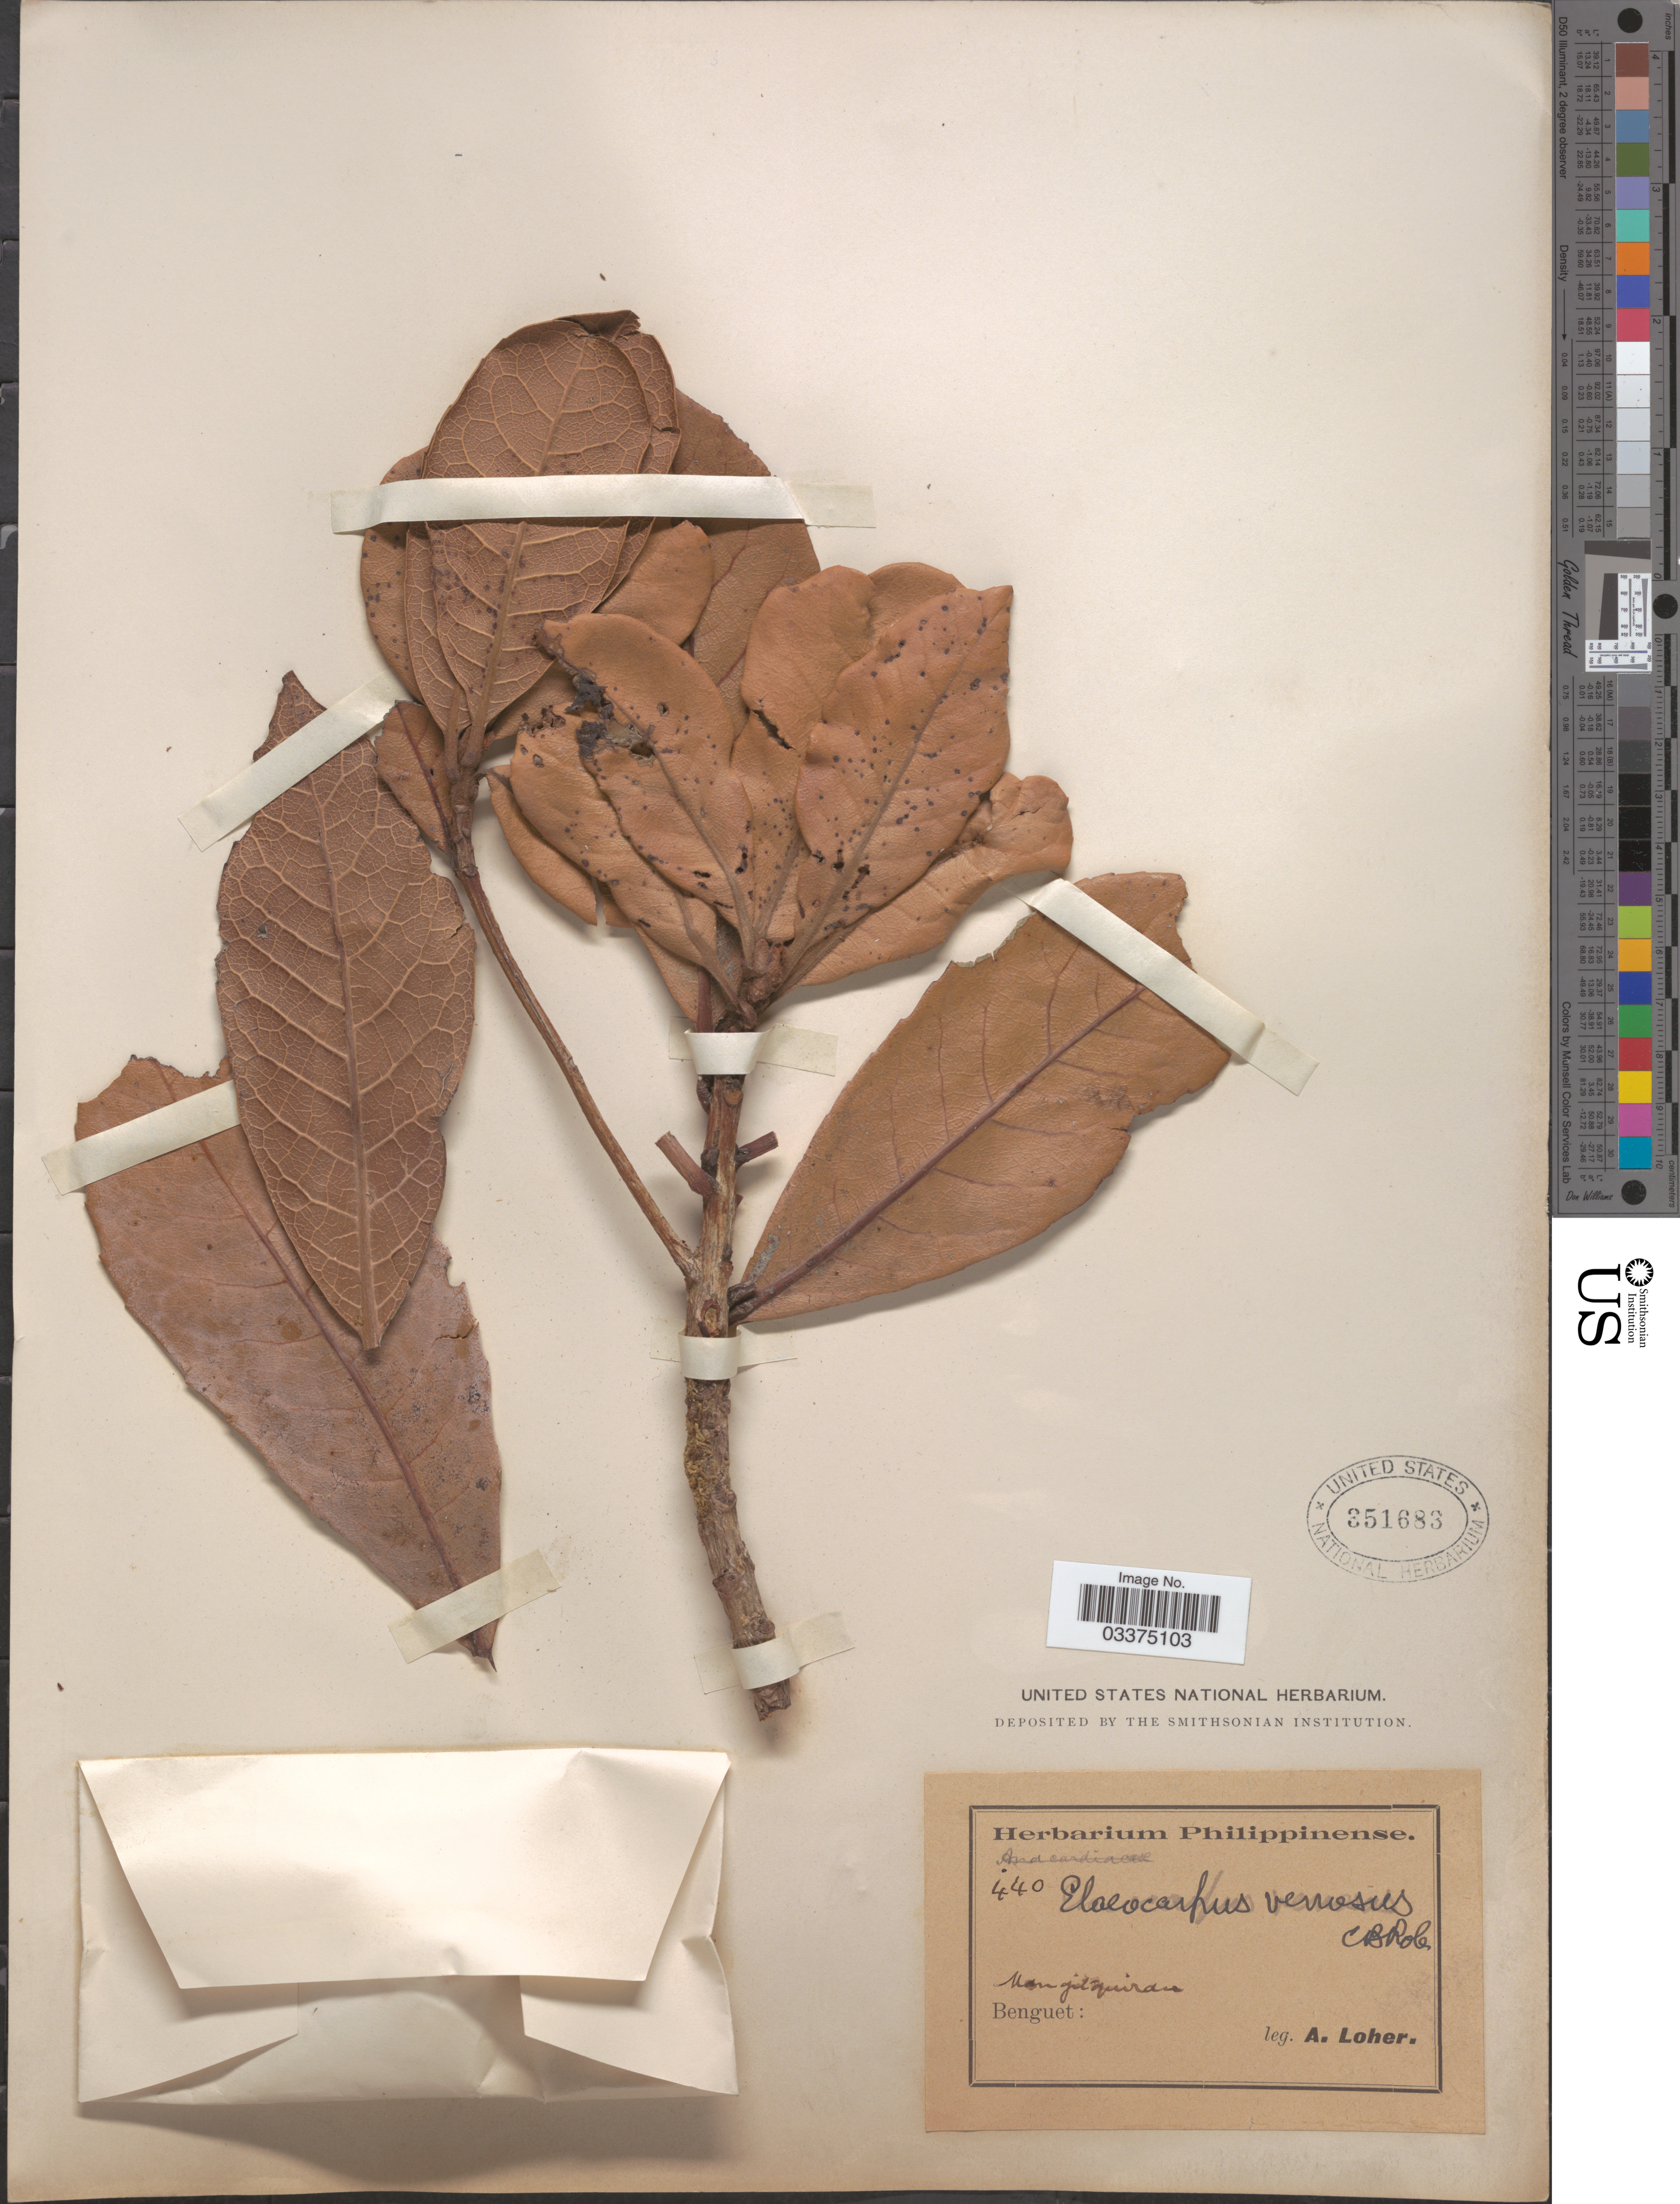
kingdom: Plantae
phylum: Tracheophyta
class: Magnoliopsida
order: Oxalidales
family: Elaeocarpaceae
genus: Elaeocarpus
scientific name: Elaeocarpus venosus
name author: C.B. Rob.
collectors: A. Loher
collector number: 440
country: Philippines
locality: Benguet: Mangitquiran.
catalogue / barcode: US 351683